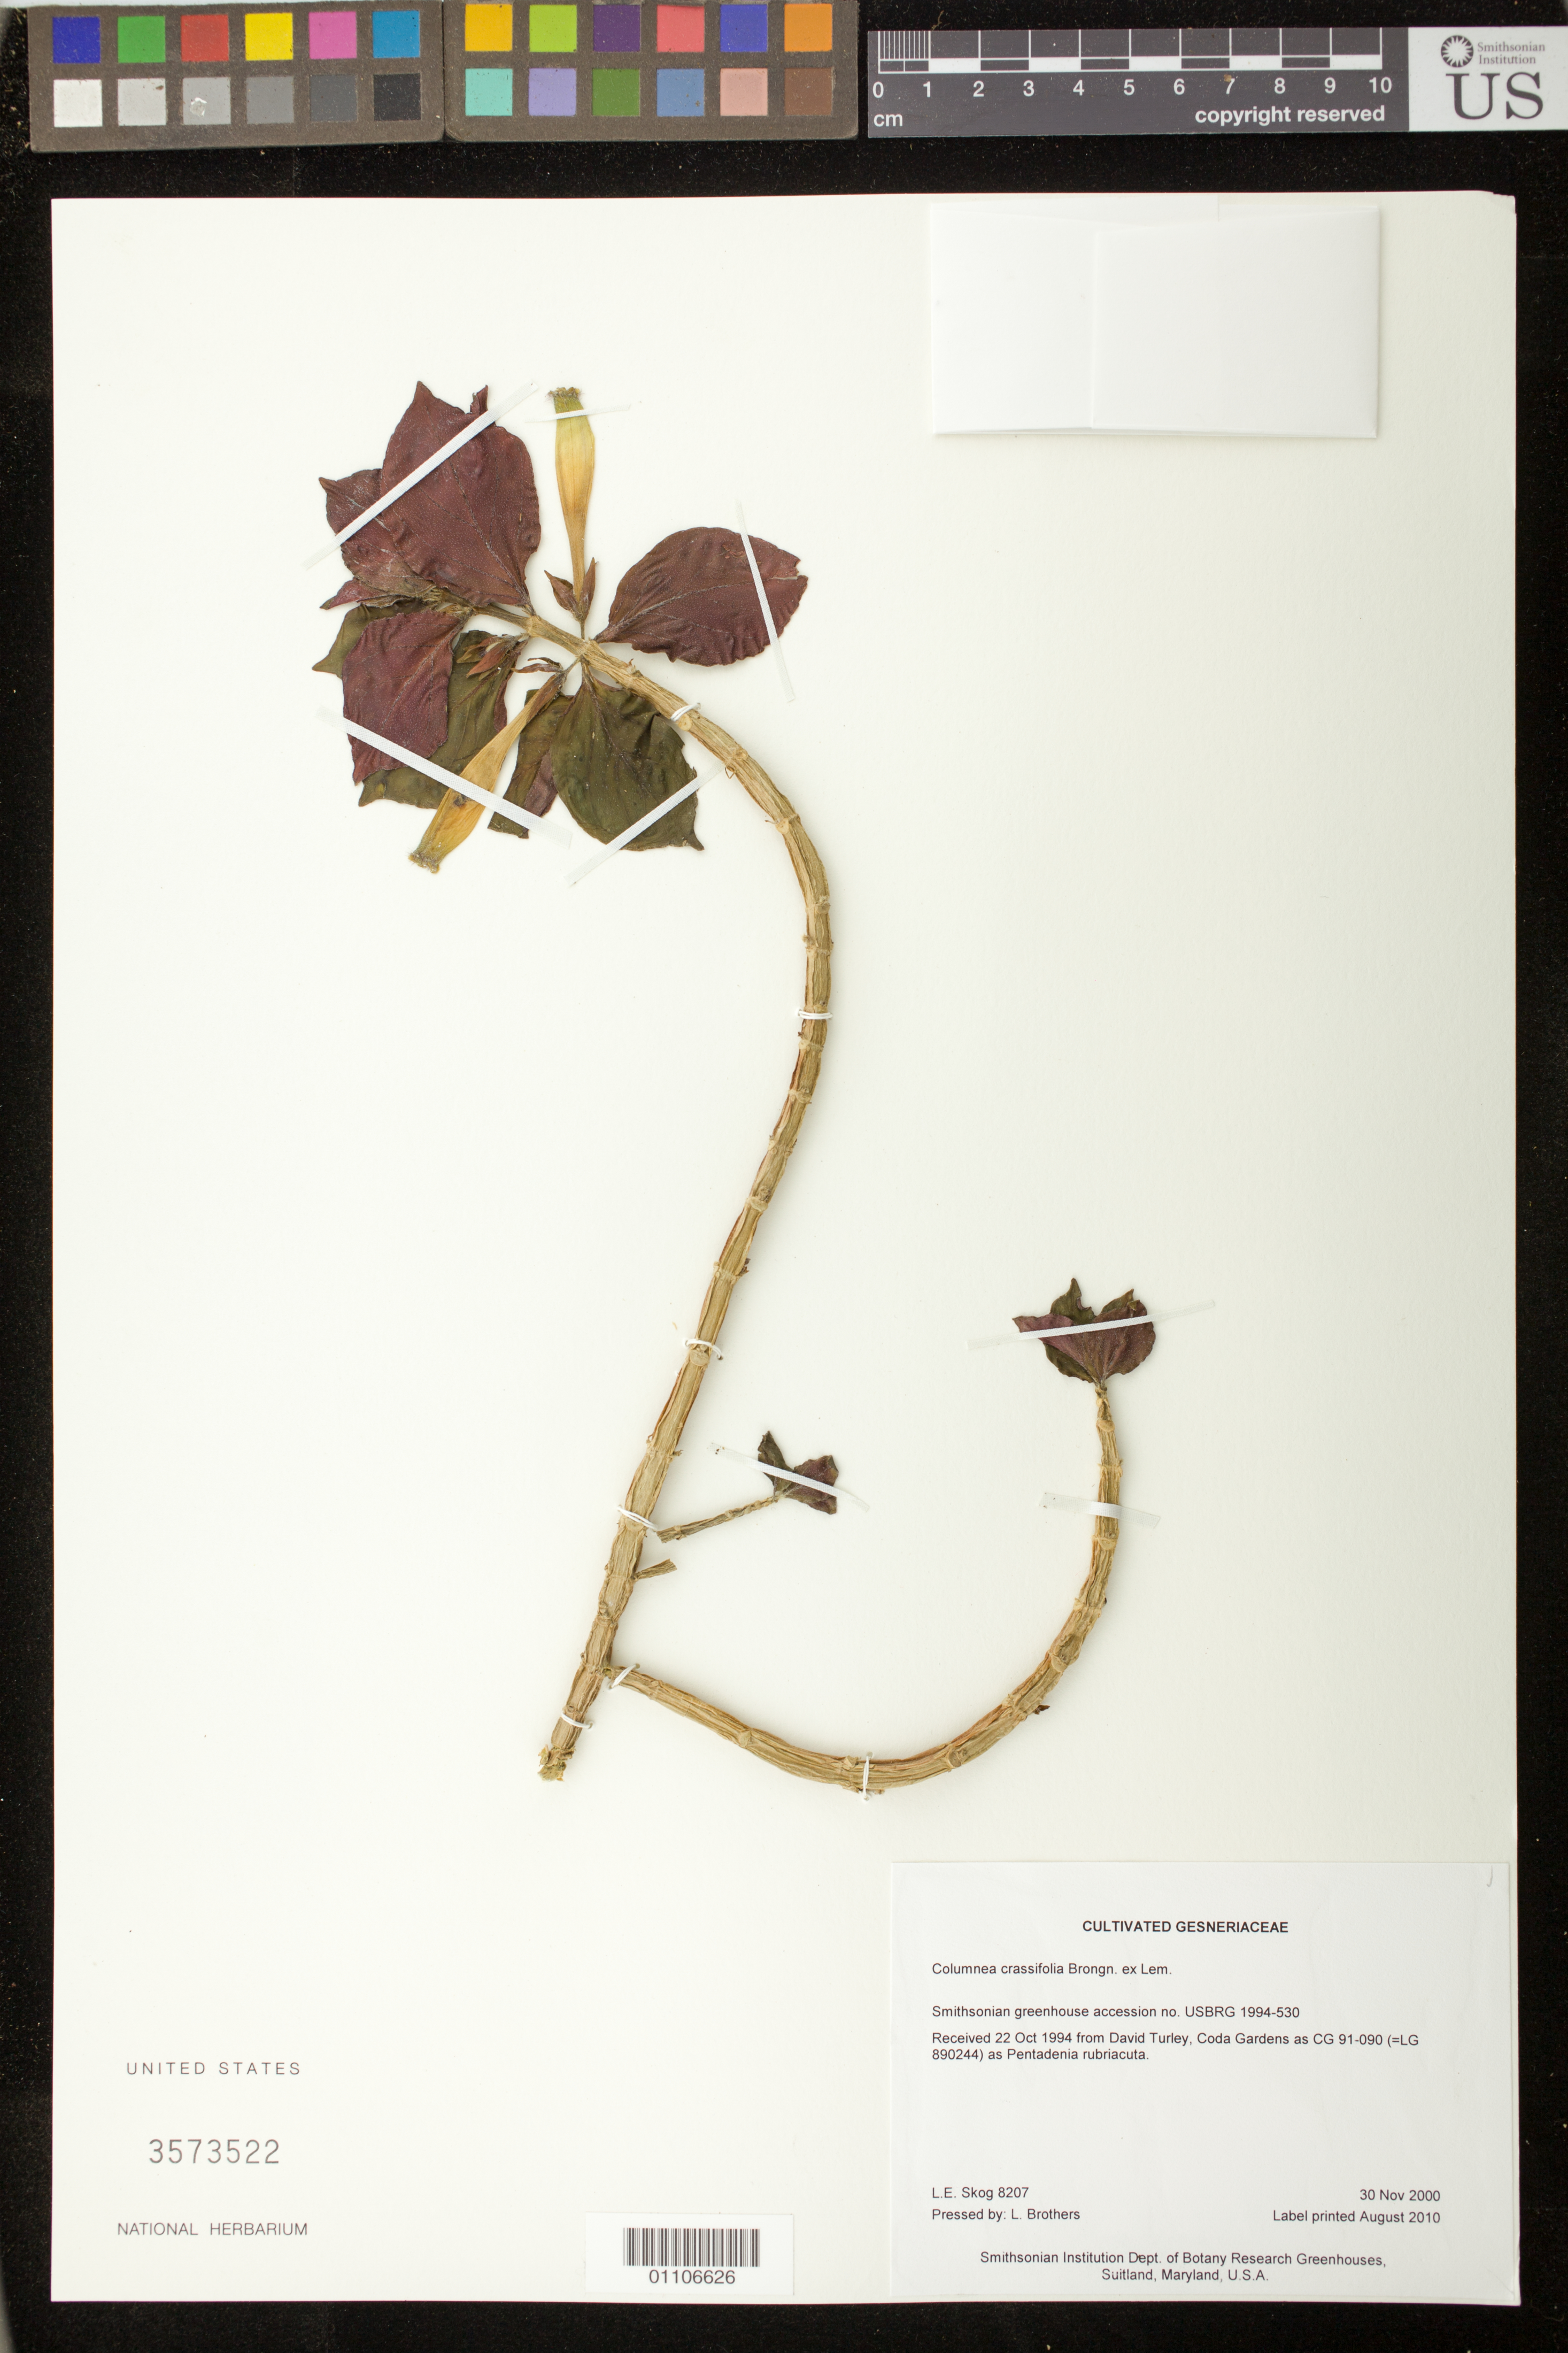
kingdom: Plantae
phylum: Tracheophyta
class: Magnoliopsida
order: Lamiales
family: Gesneriaceae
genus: Columnea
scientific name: Columnea crassifolia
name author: Brongn.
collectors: L. E. Skog & L. Brothers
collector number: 8207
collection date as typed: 30 Nov 2000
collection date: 2000-11-30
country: United States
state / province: Maryland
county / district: Prince George's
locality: Smithsonian Institution Dept. of Botany Research Greenhouses, Suitland, Maryland, U.S.A.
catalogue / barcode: US 3573522